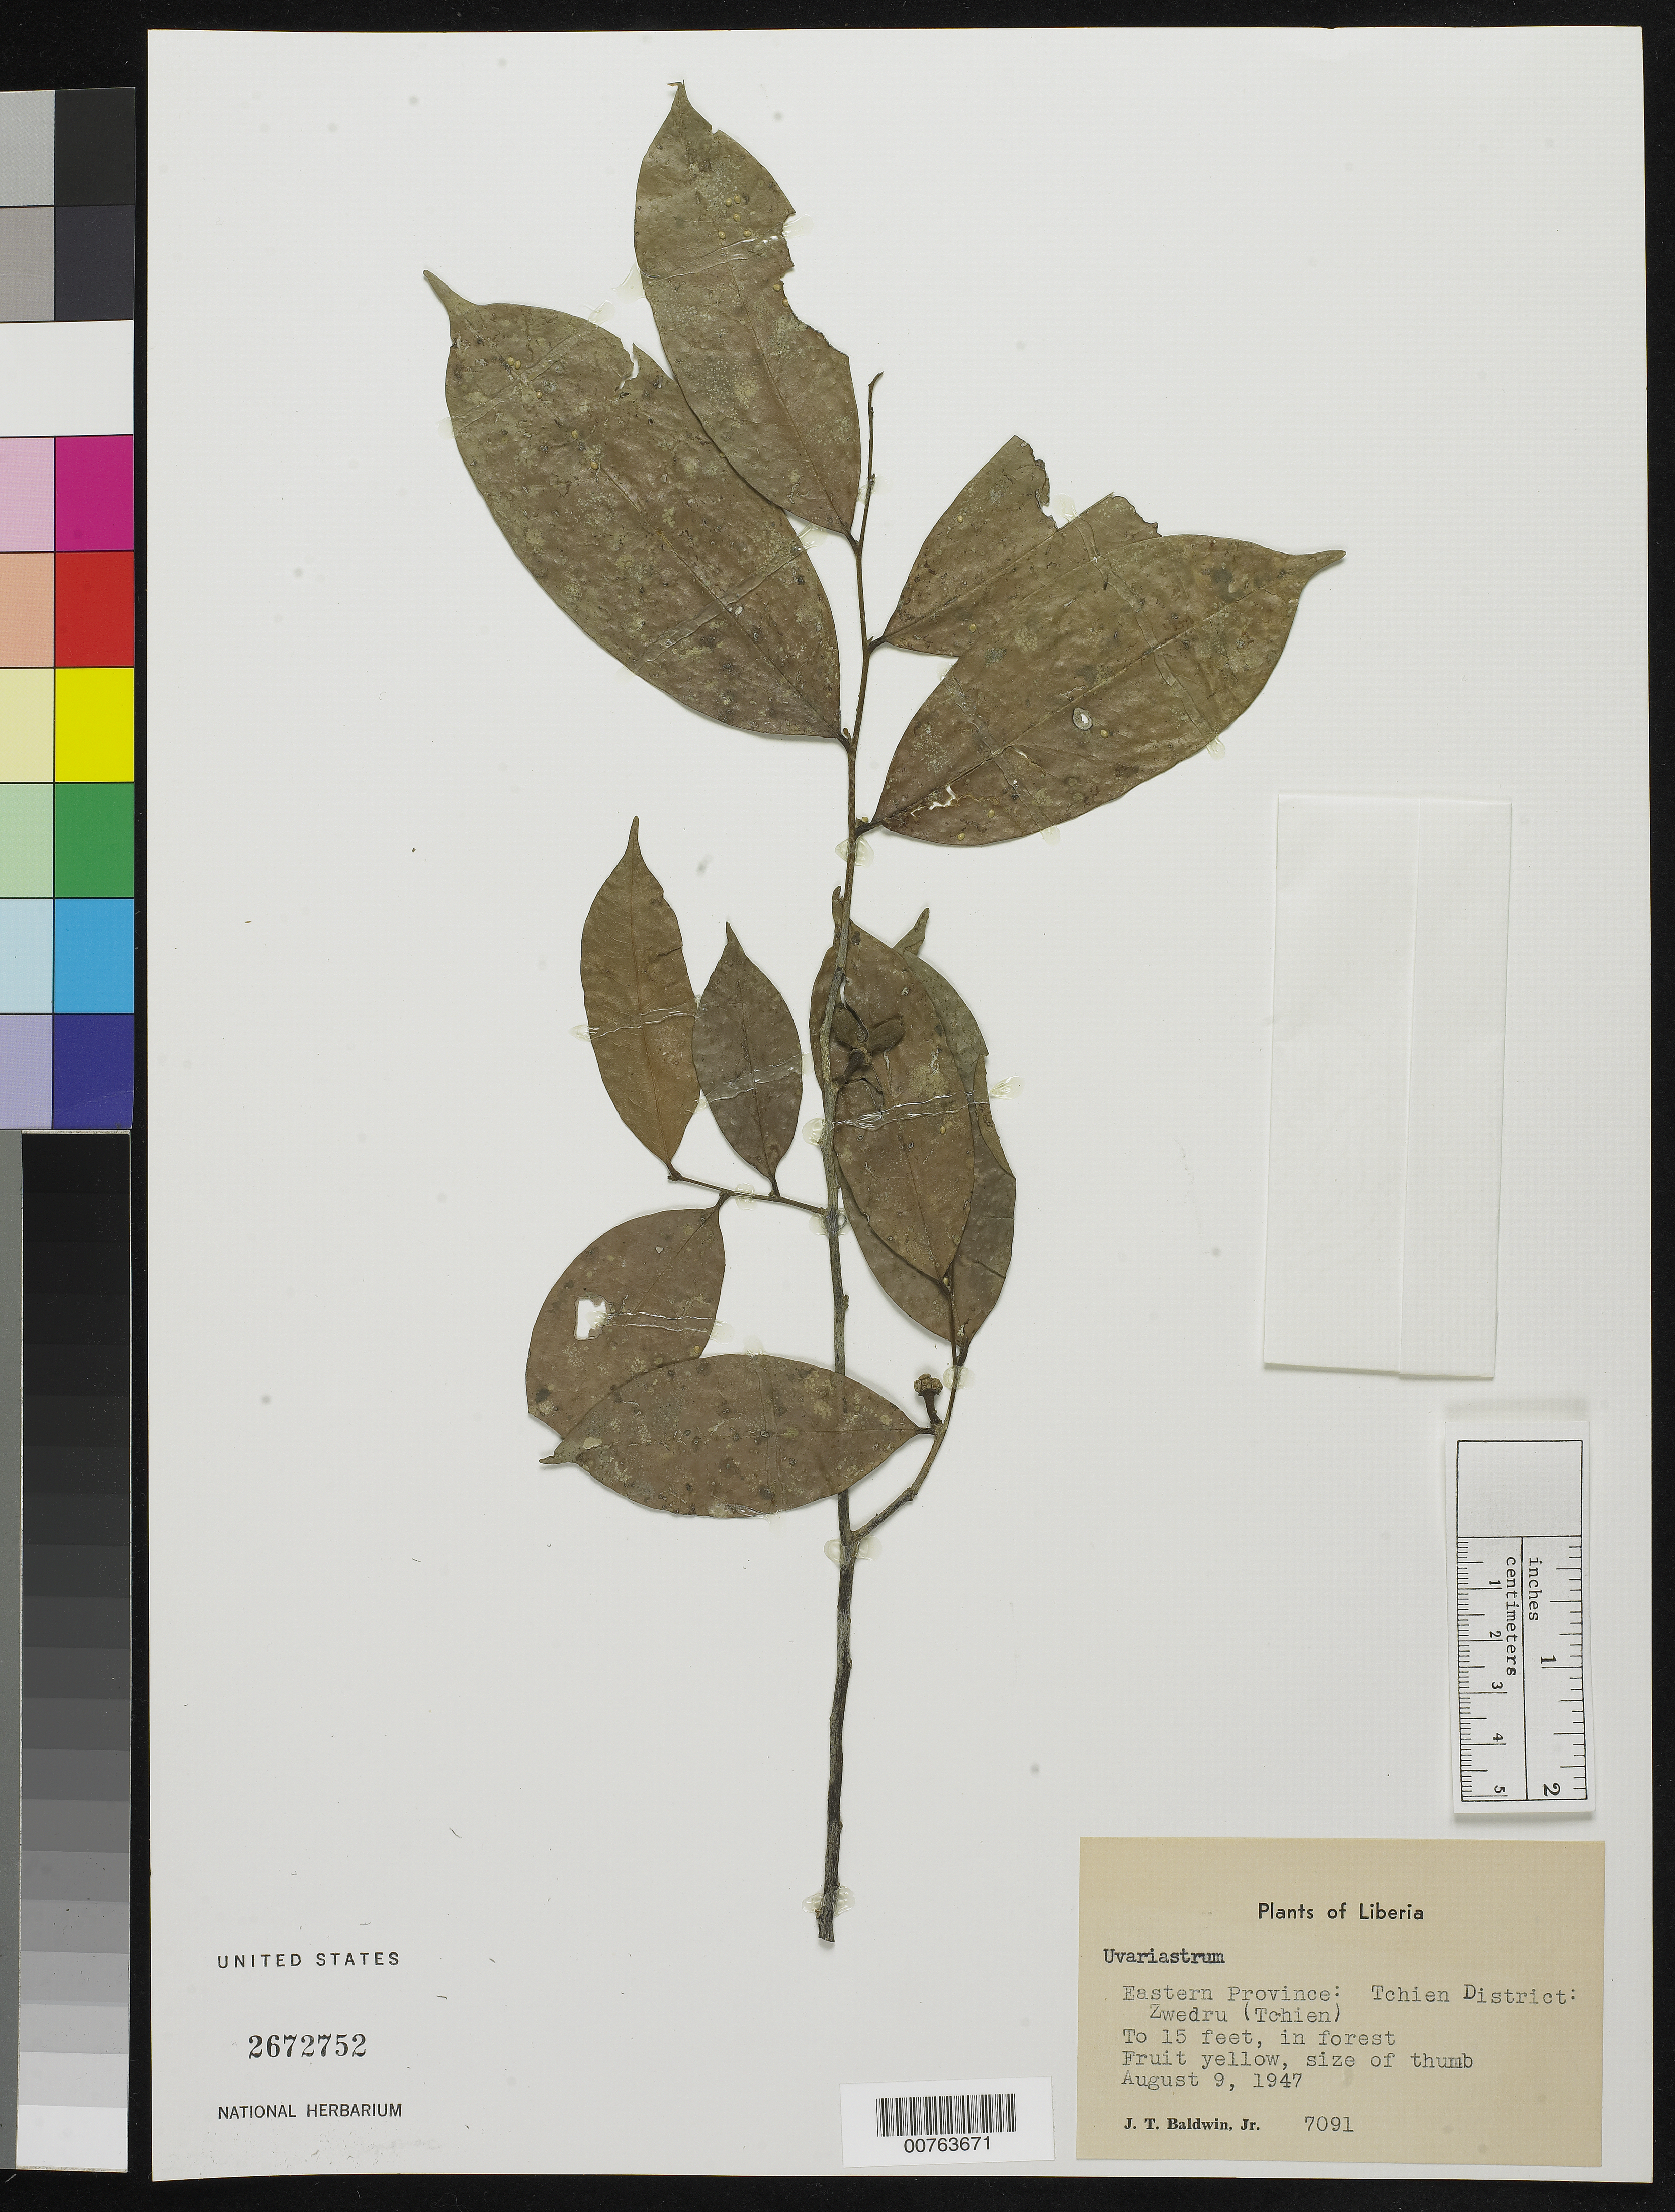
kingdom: Plantae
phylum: Tracheophyta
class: Liliopsida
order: Asparagales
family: Asparagaceae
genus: Chlorophytum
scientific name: Chlorophytum alismifolium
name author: Baker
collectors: J. T. Baldwin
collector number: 7091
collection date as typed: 09 Aug 1947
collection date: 1947-08-09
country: Liberia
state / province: Grand Gedeh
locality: Eastern Province: Tchien District; Zwedru (Tchien)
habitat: Forest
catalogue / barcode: US 2672752